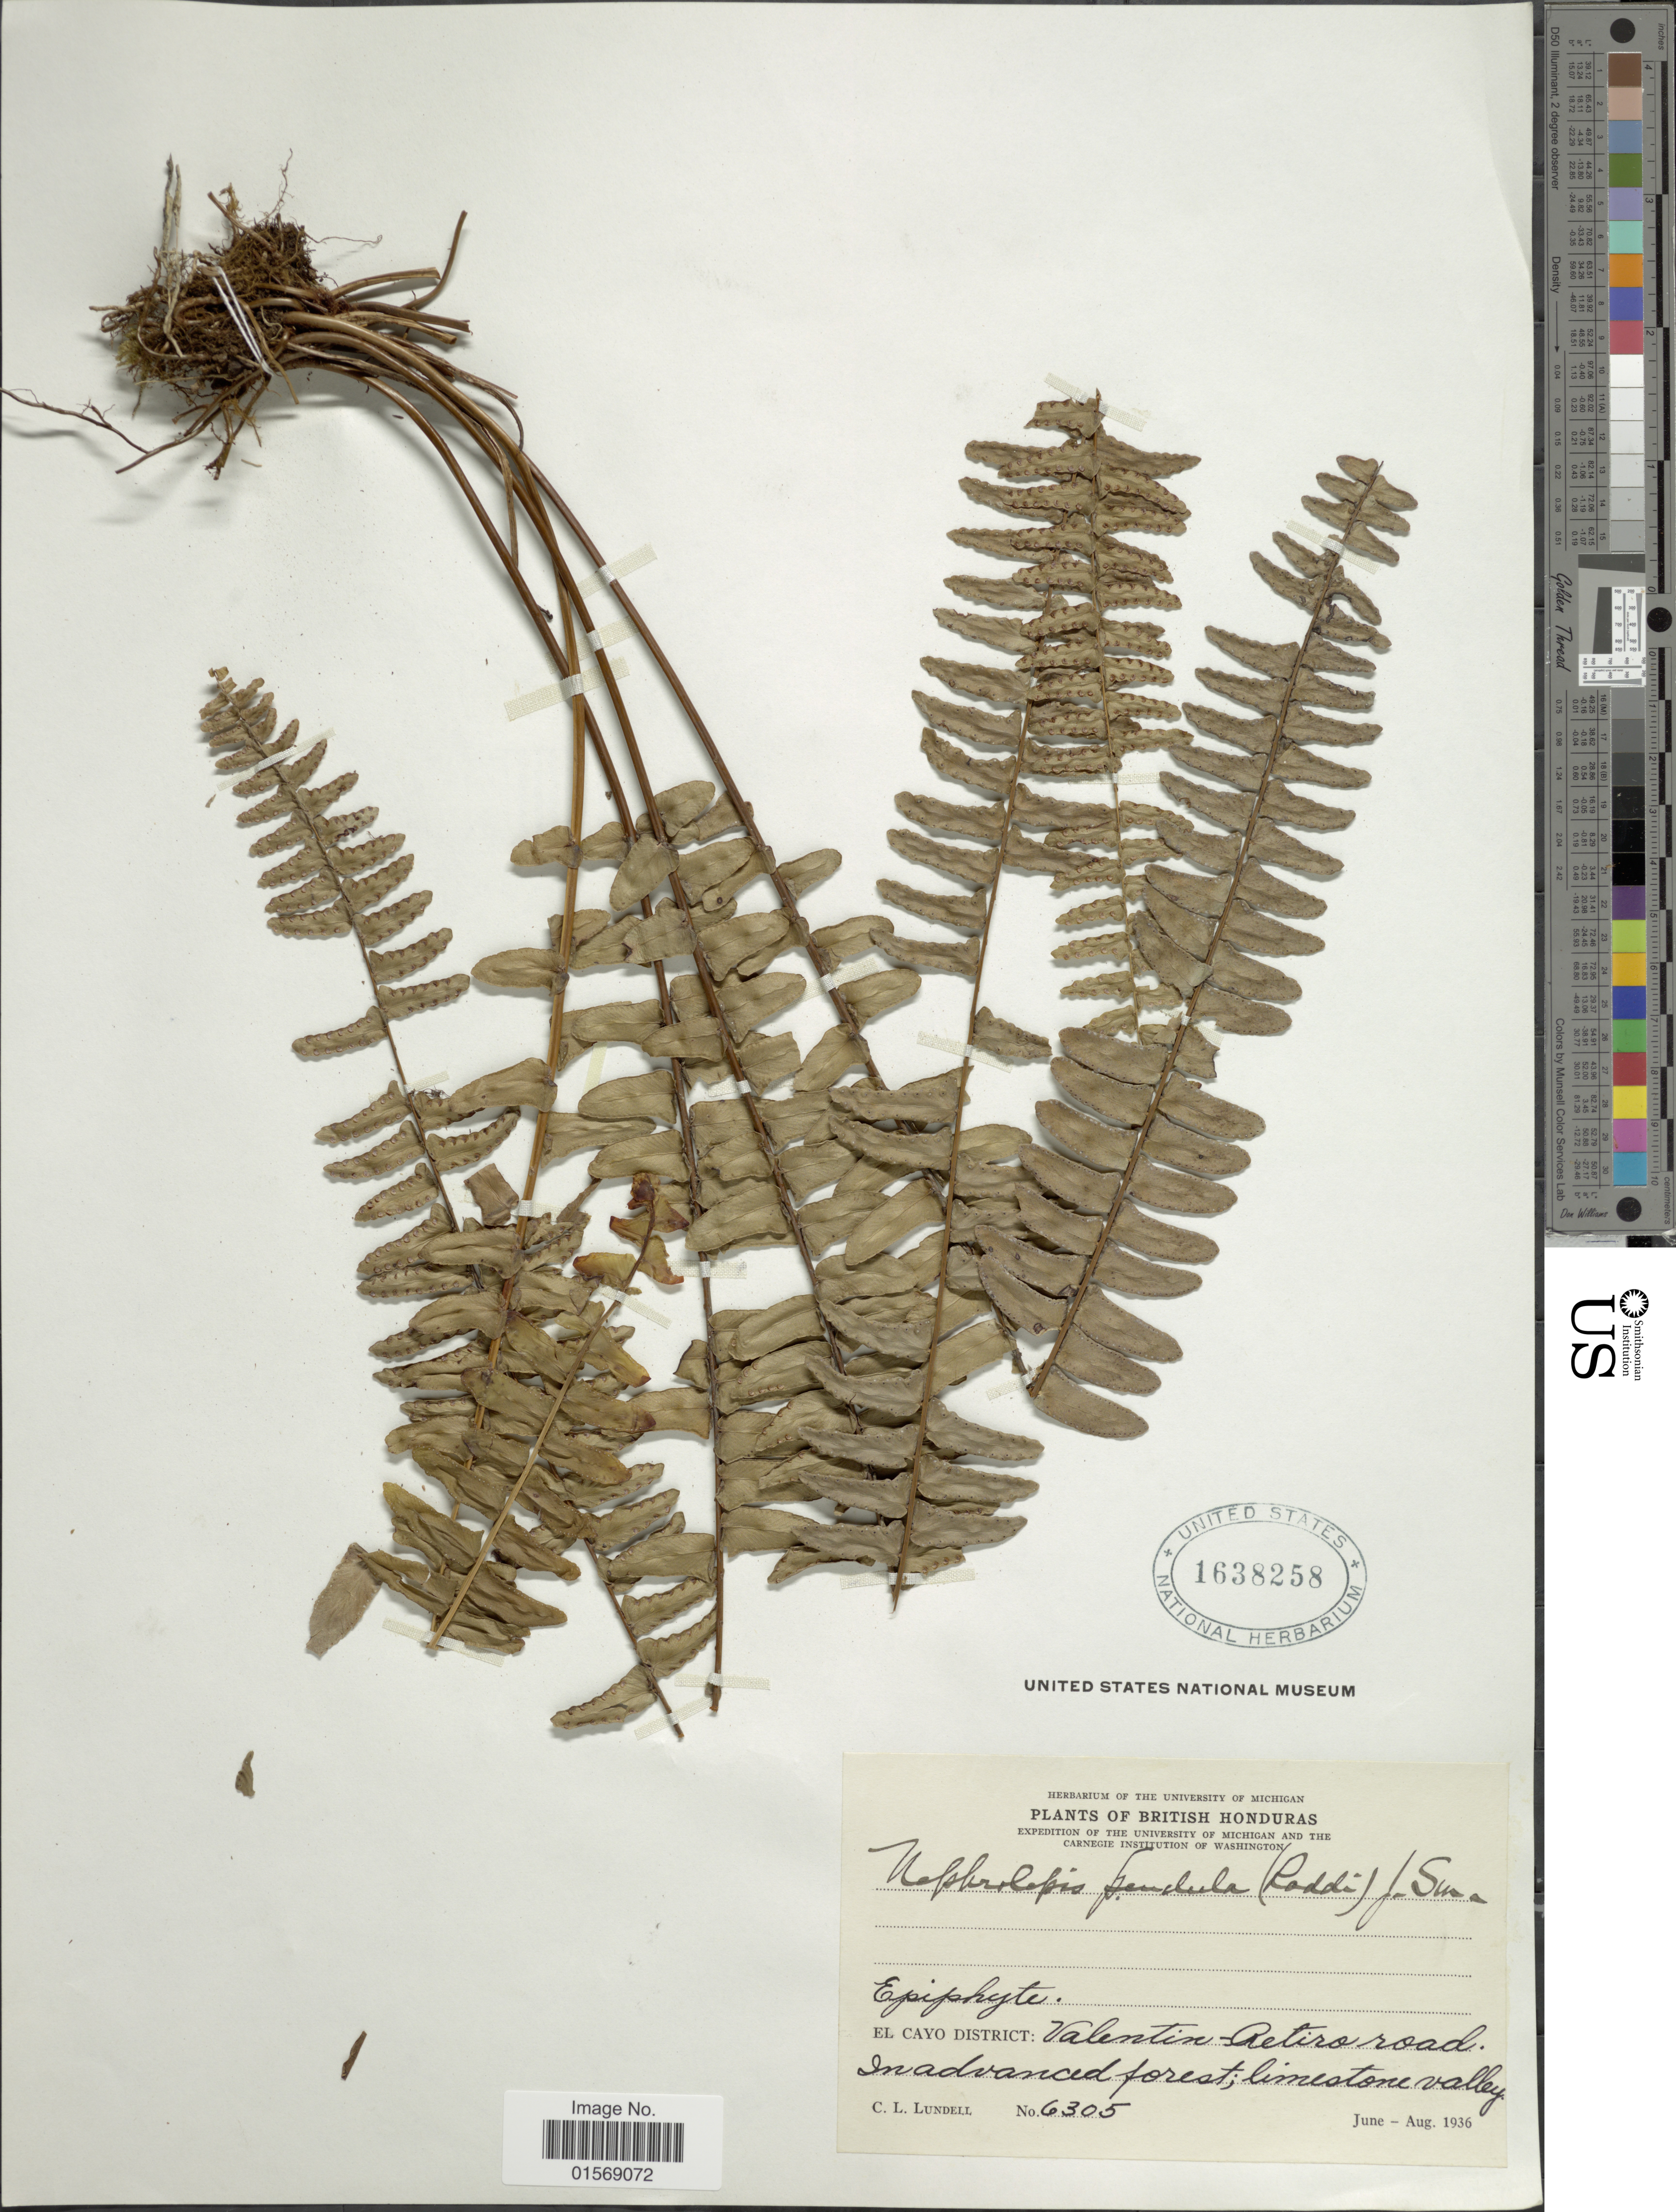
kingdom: Plantae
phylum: Tracheophyta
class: Polypodiopsida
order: Polypodiales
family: Nephrolepidaceae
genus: Nephrolepis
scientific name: Nephrolepis pendula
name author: (Raddi) J. Sm.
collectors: C. L. Lundell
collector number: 6305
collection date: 1936-06/1936-08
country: Belize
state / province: Cayo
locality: Bristih Honduras. El Cayo District: Valentin Retiro road.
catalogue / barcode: US 1638258